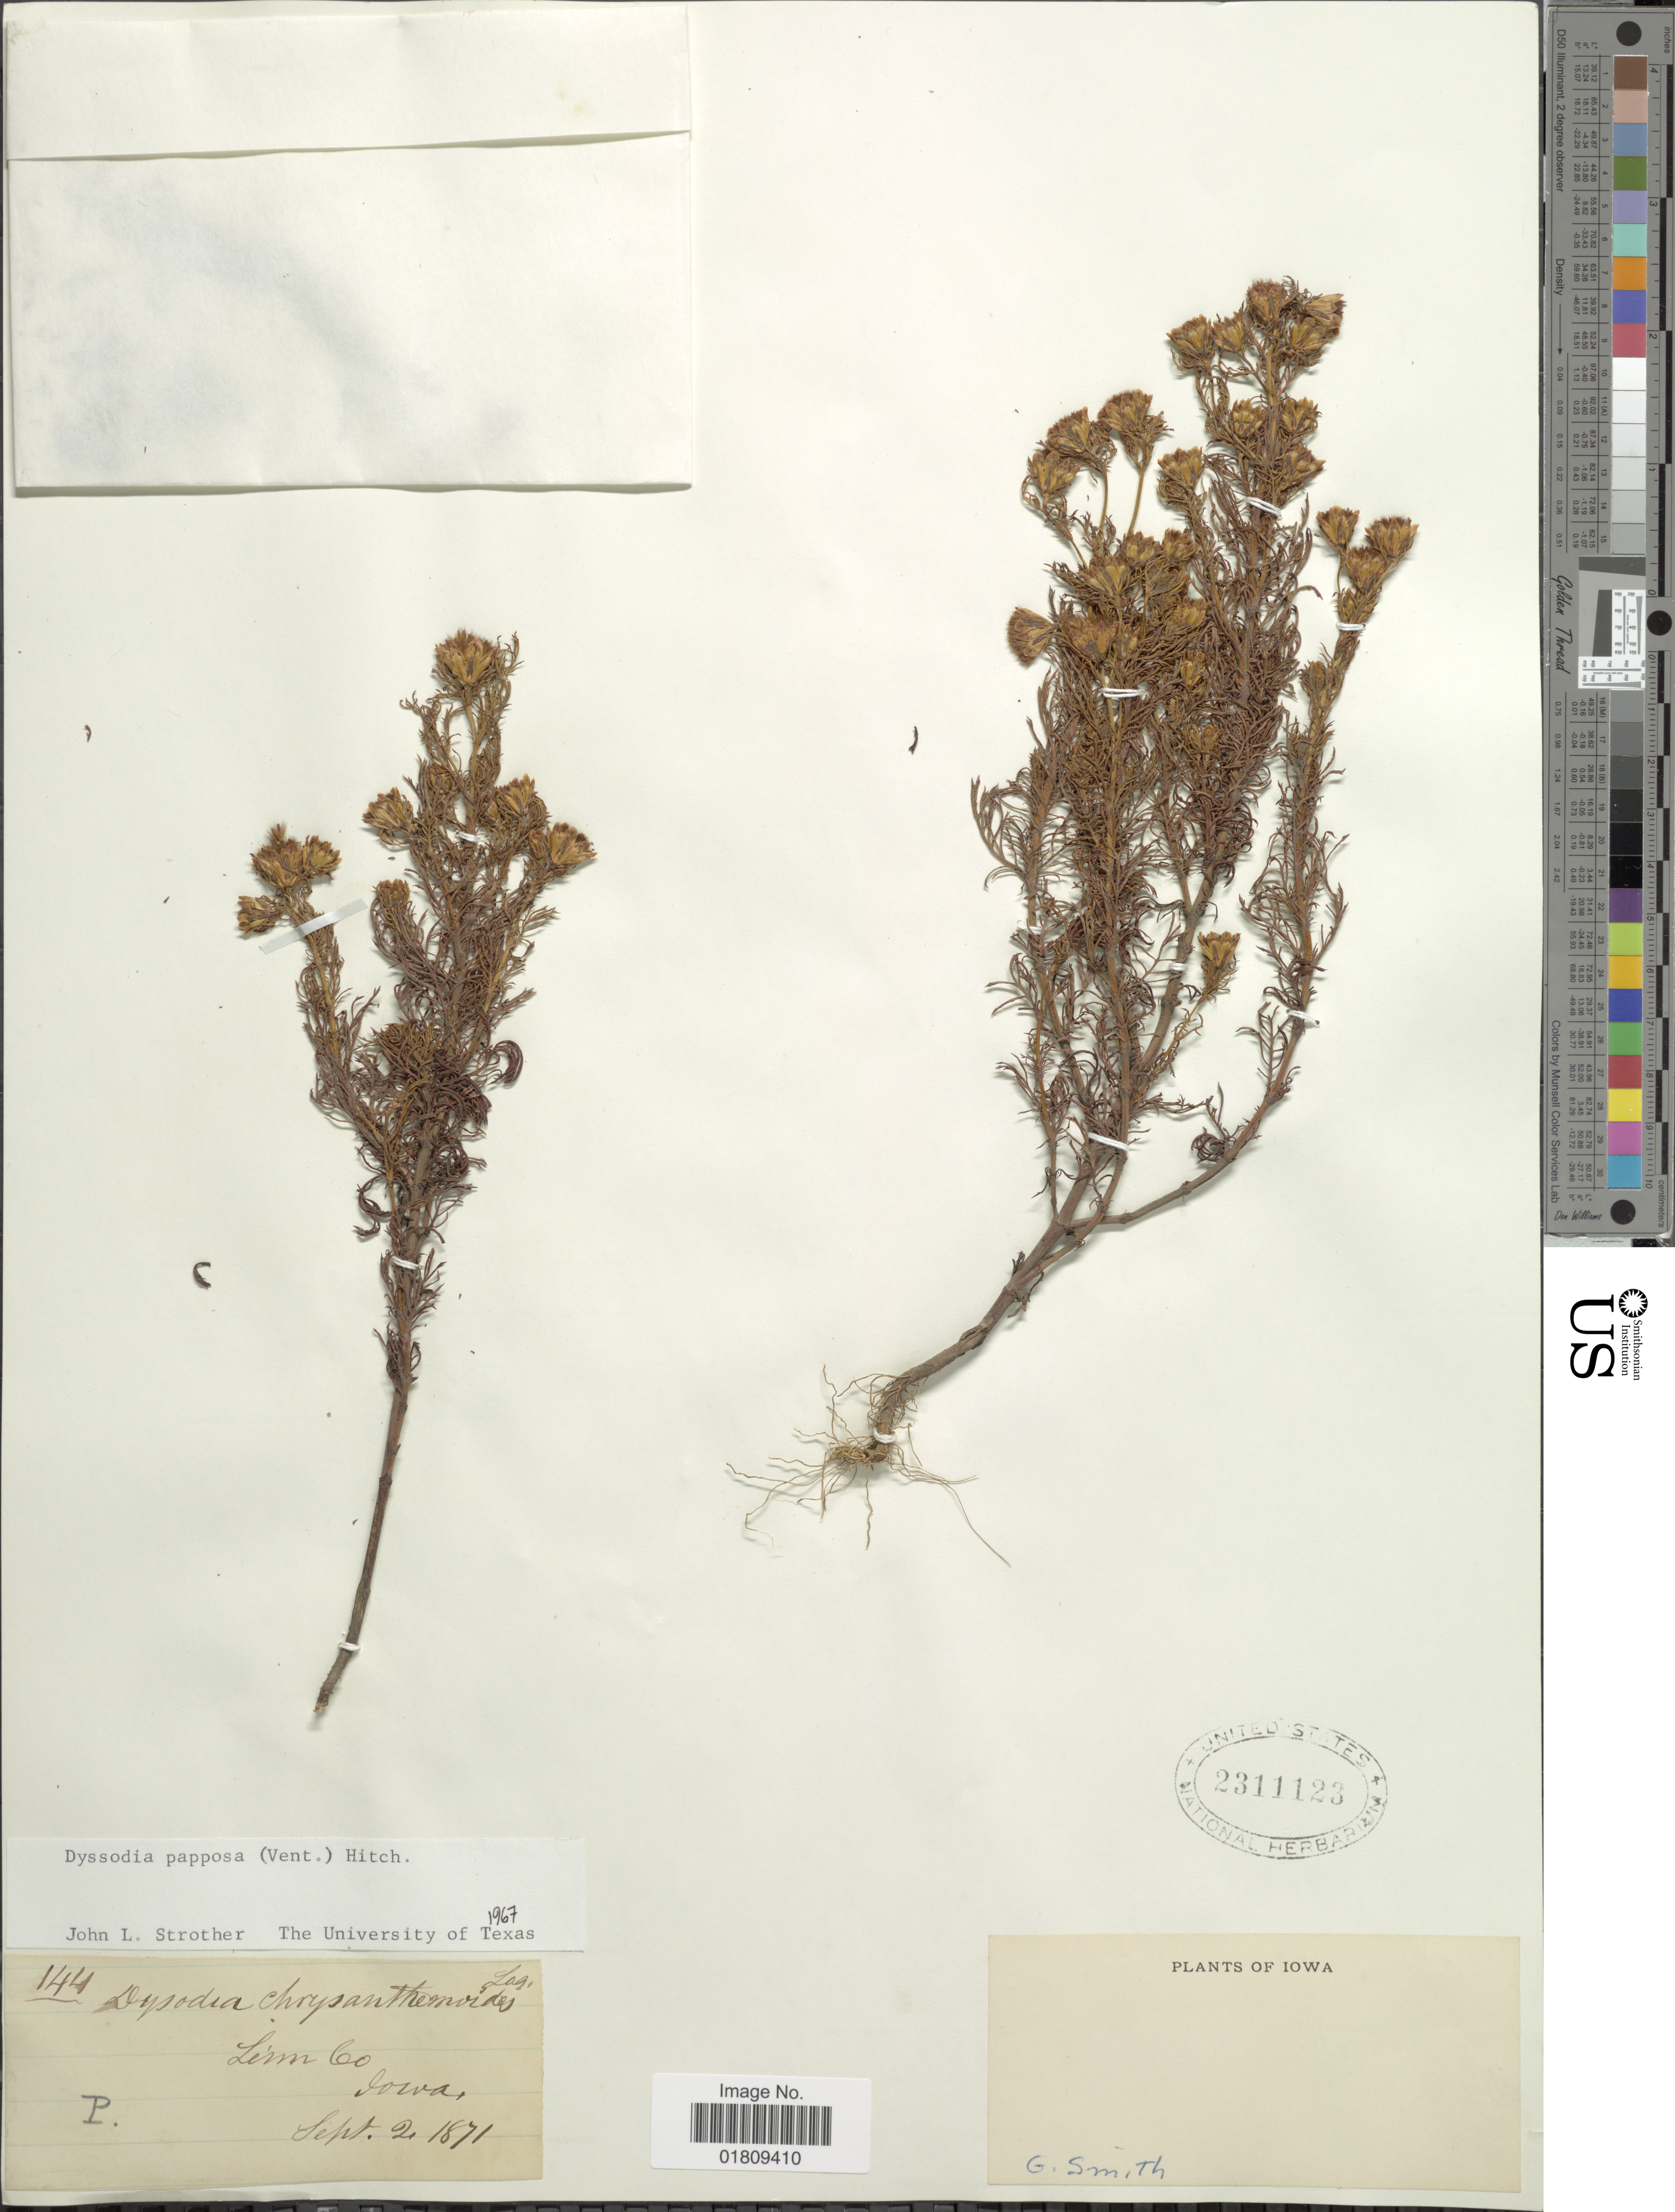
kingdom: Plantae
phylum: Tracheophyta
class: Magnoliopsida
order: Asterales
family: Asteraceae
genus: Dyssodia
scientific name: Dyssodia papposa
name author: (Vent.) Hitchc.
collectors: G. Smith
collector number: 144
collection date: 1871-09-02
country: United States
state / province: Iowa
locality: Linn Co.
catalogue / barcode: US 2311123